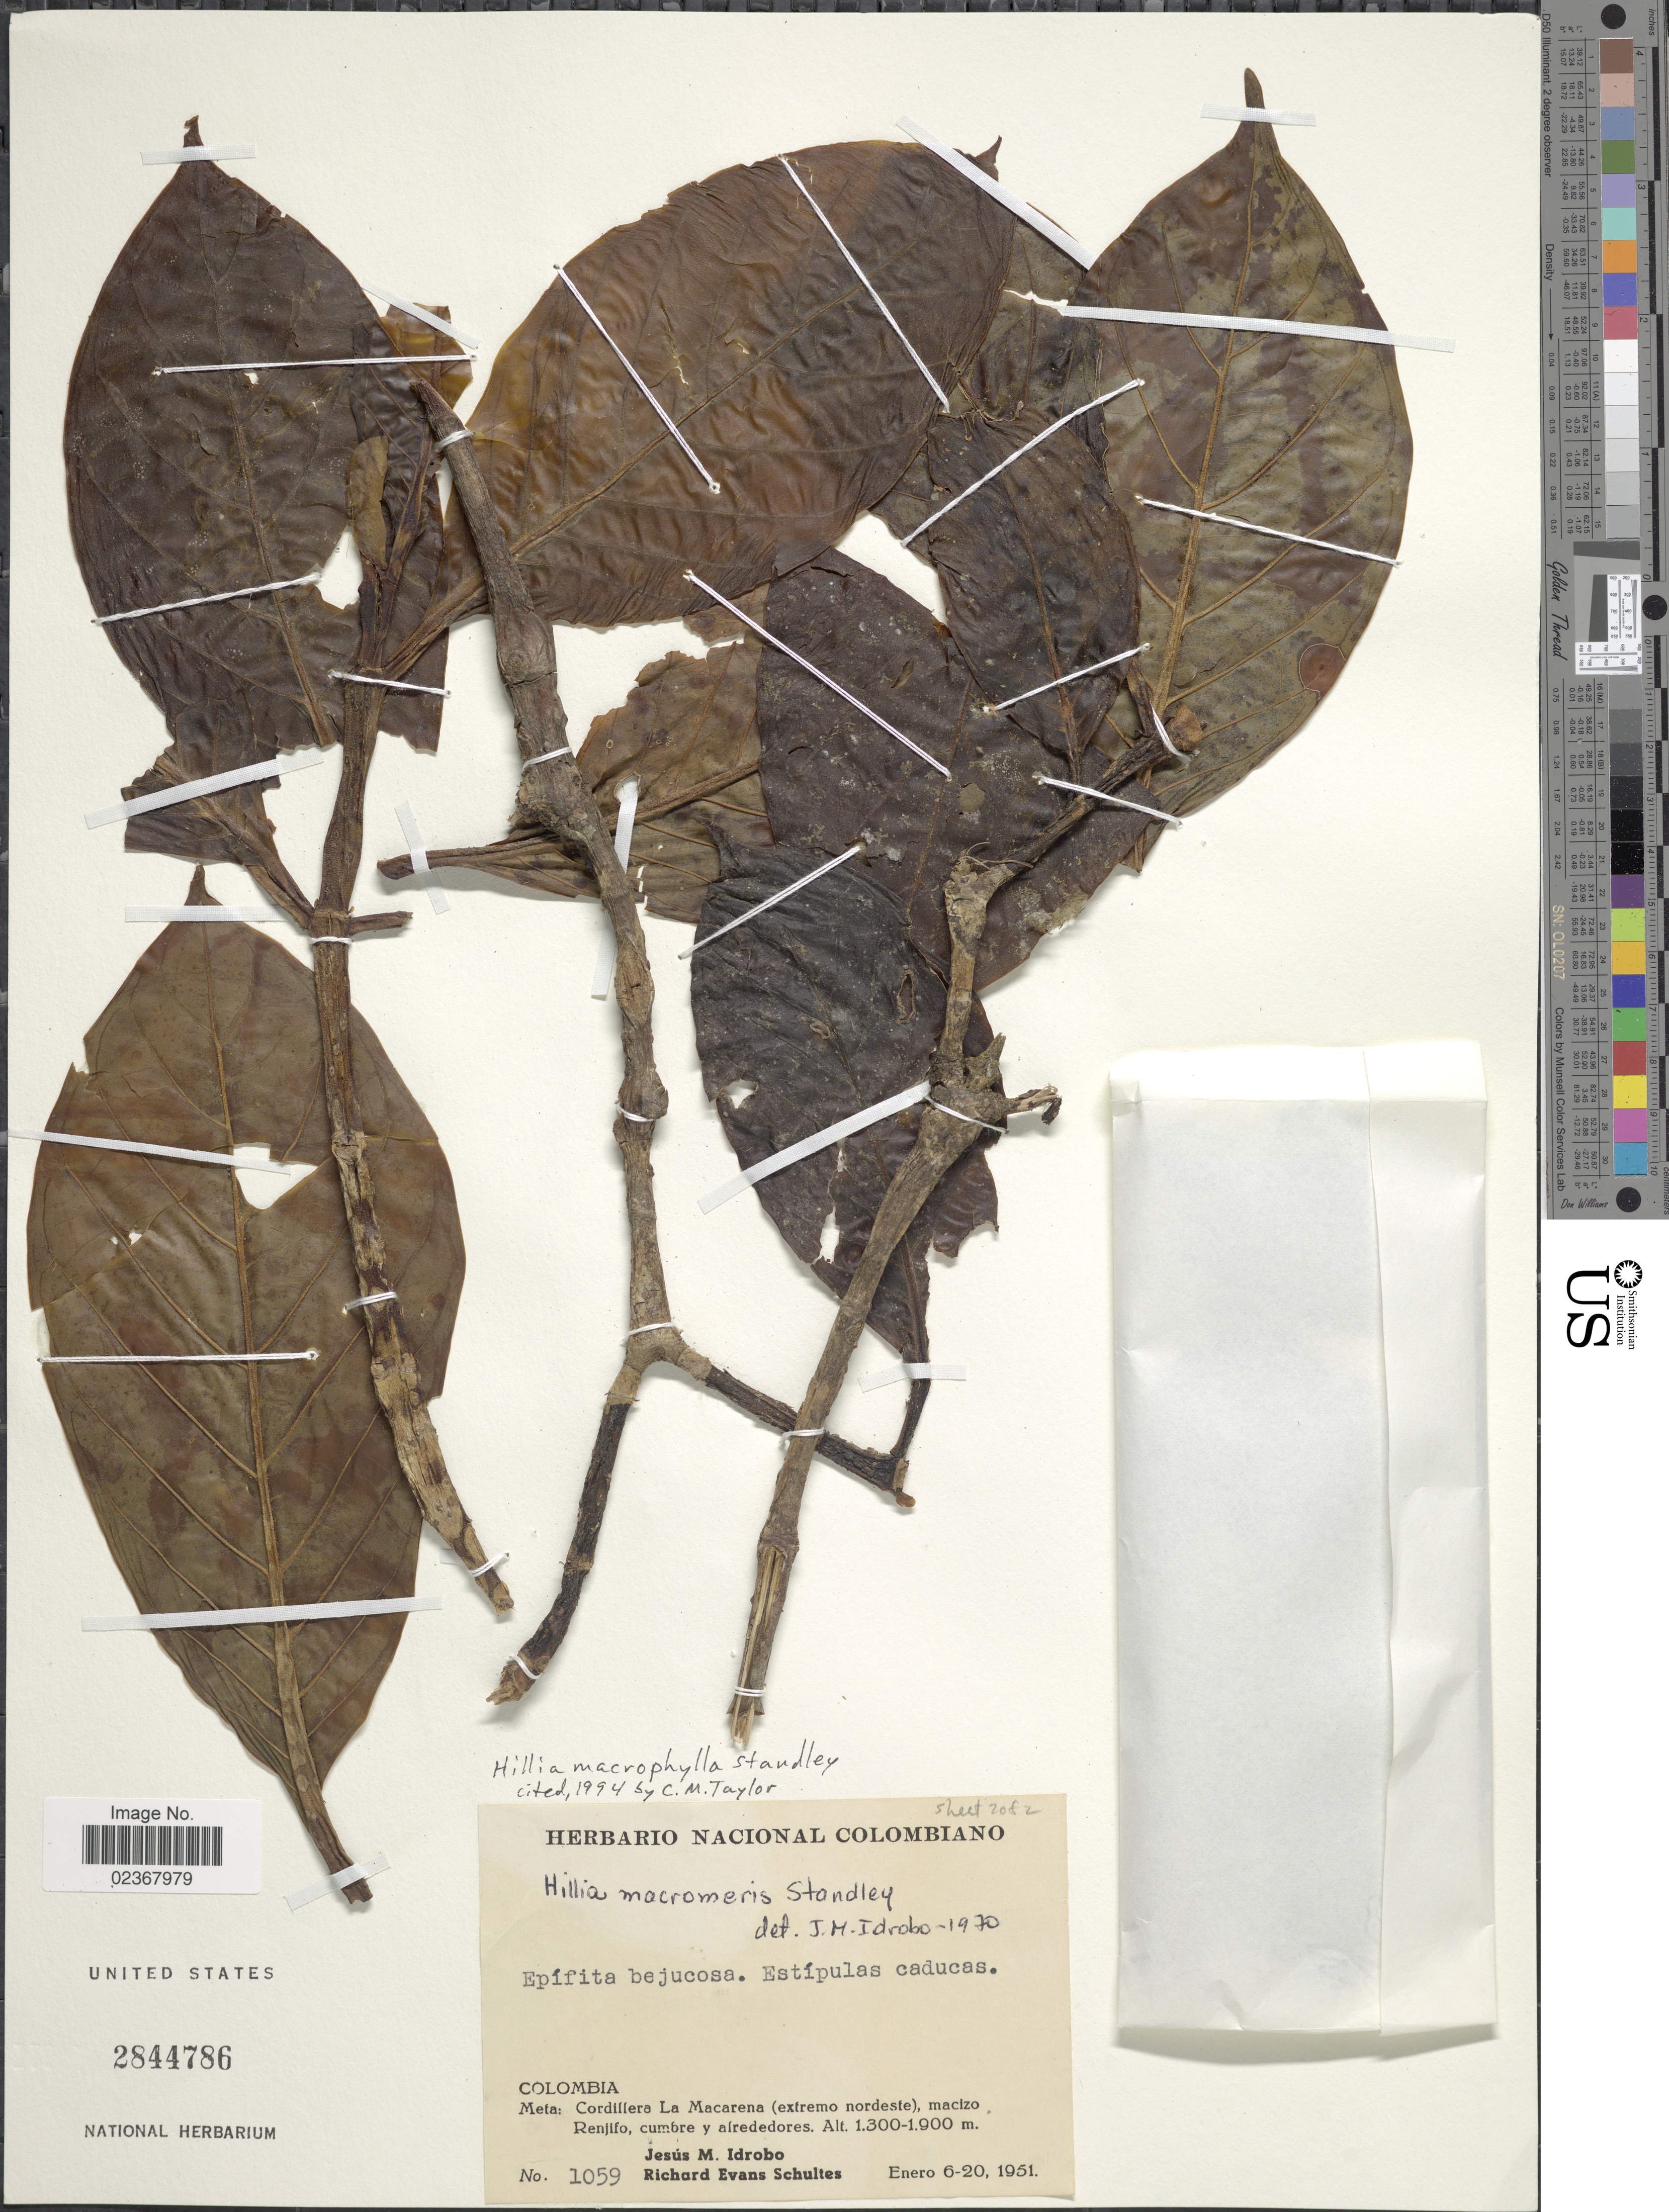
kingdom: Plantae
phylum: Tracheophyta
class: Magnoliopsida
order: Gentianales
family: Rubiaceae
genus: Hillia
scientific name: Hillia macrophylla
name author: Standl.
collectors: J. M. Idrobo & R. E. Schultes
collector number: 1059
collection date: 1951-01-06/1951-01-20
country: Colombia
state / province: Meta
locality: Meta: Cordillera La Macarena (extremo nordeste) macizo Renjifo, cumbre y alrededores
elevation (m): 1300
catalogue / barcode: US 2844786